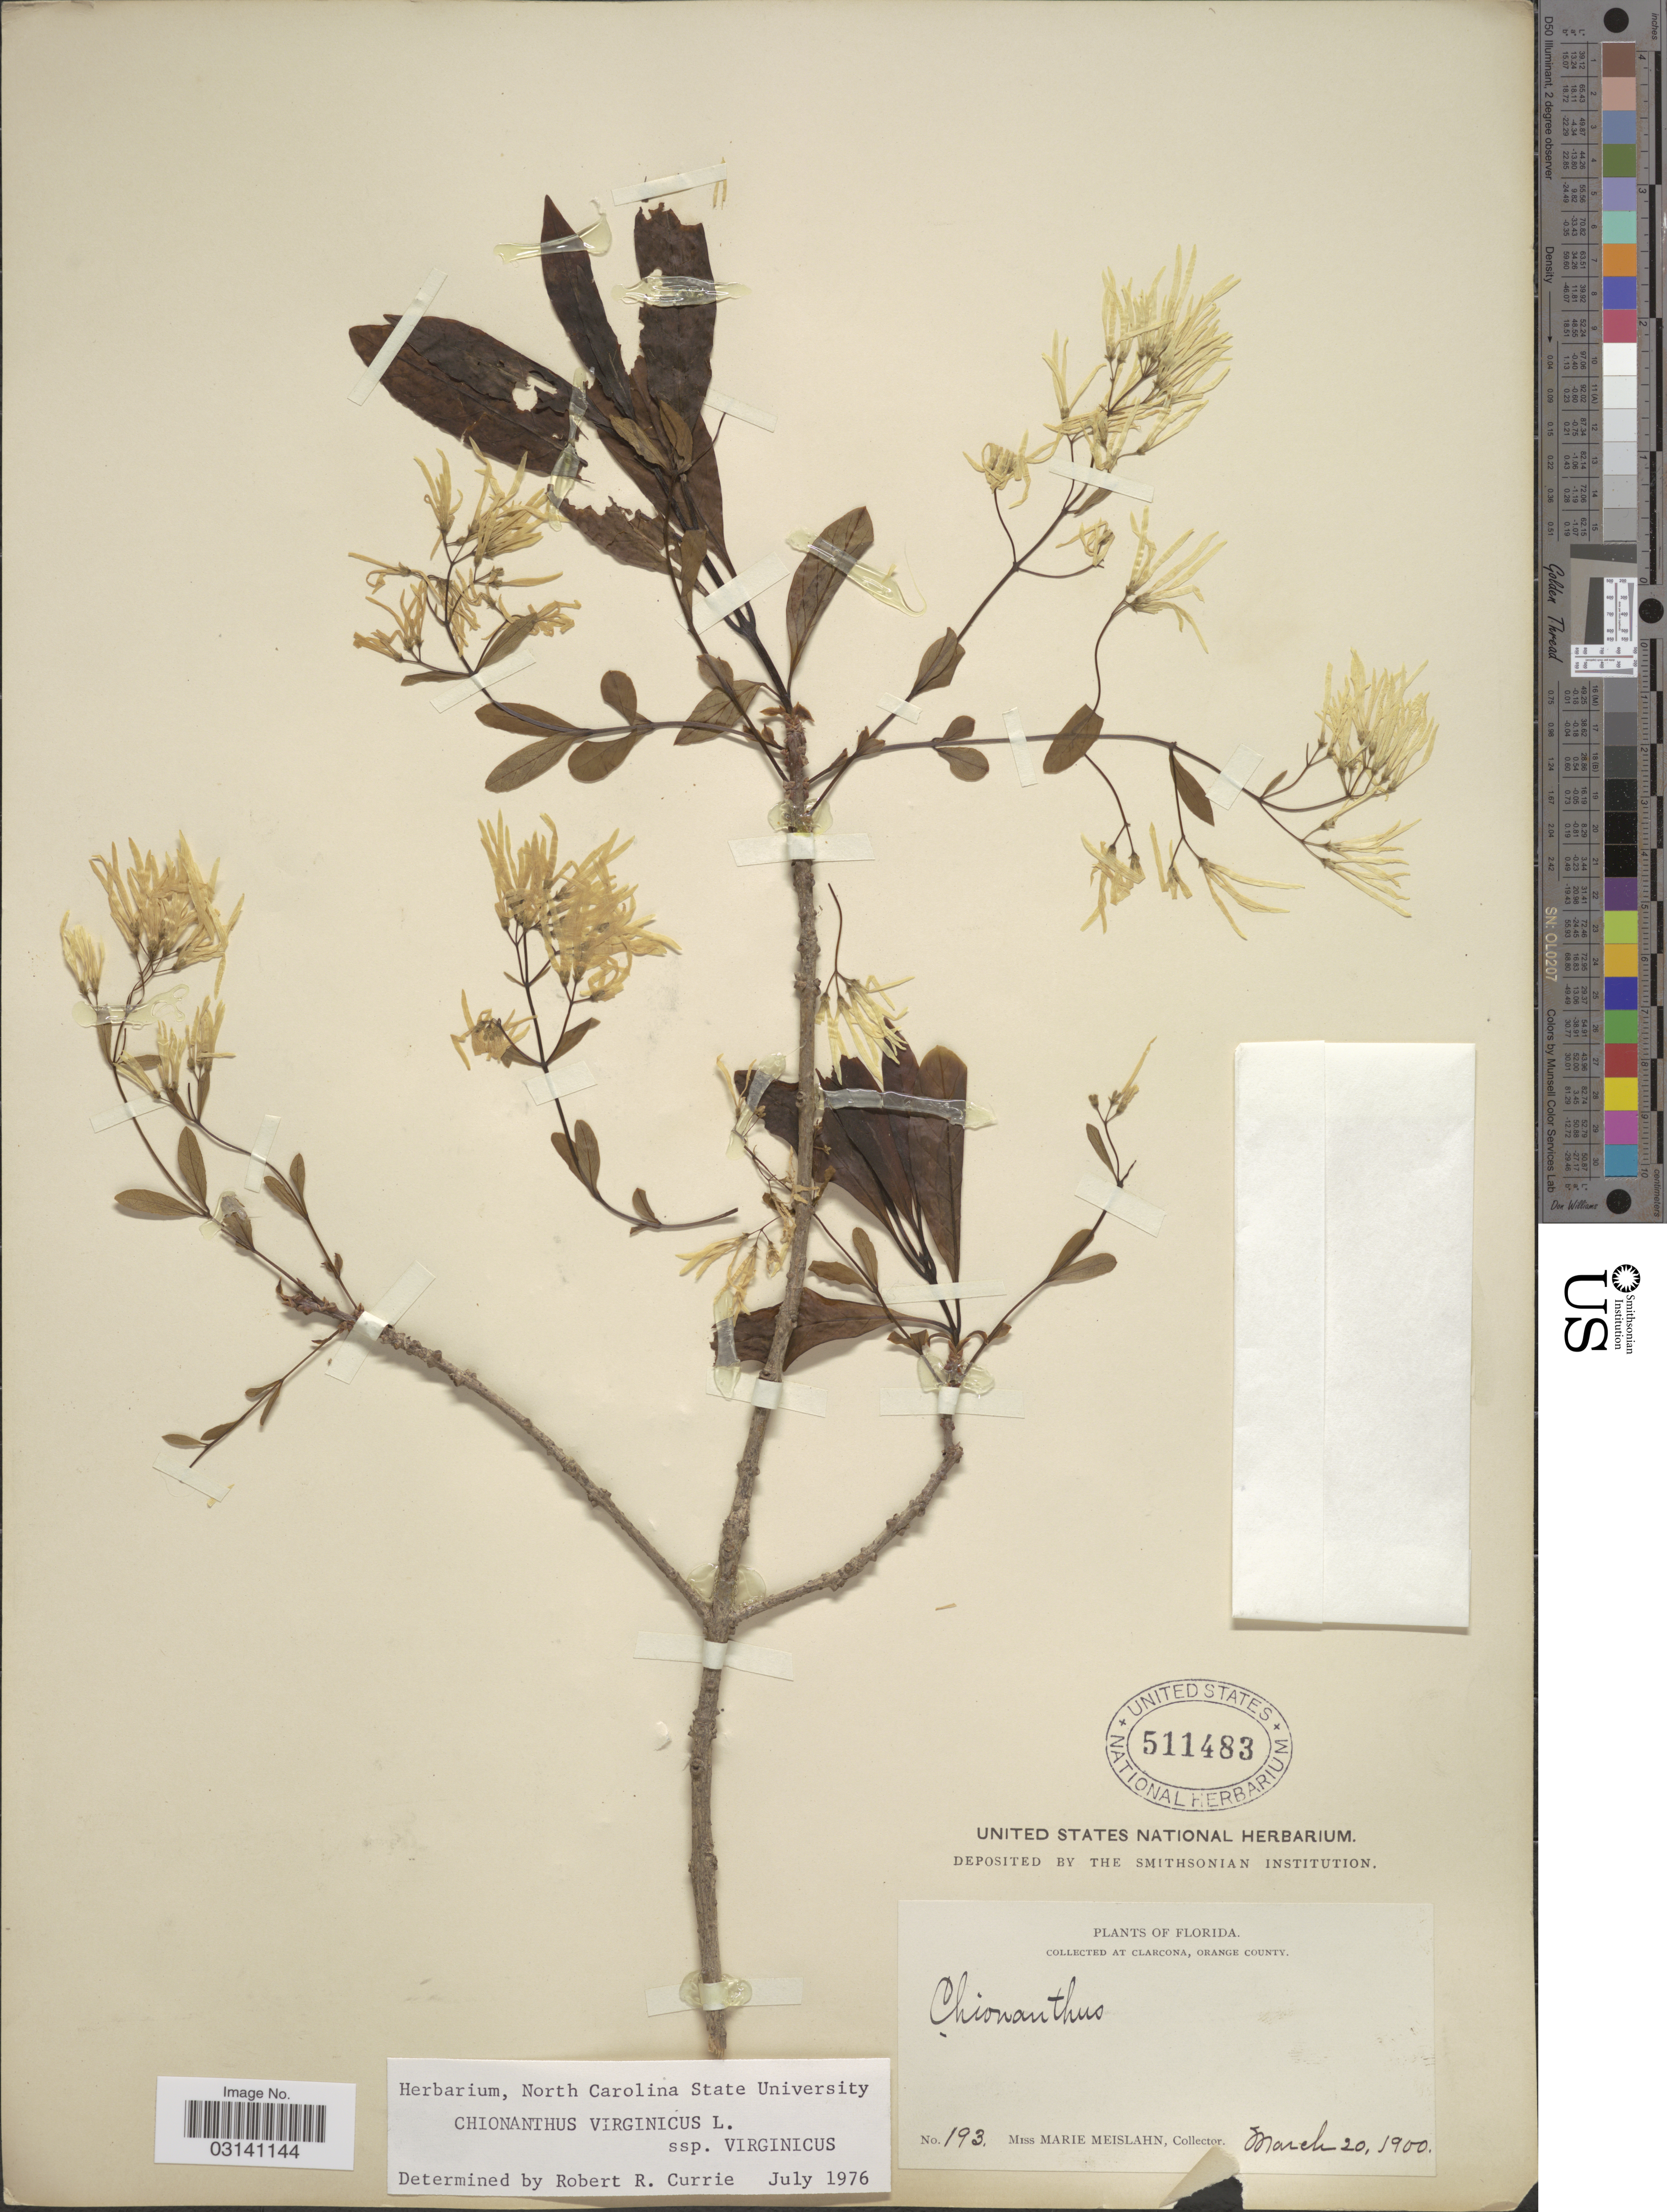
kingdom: Plantae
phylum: Tracheophyta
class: Magnoliopsida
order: Lamiales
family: Oleaceae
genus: Chionanthus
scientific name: Chionanthus virginicus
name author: L.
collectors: M. Meislahn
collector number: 193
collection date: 1900-03-20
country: United States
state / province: Florida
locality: Clarcona, Orange County.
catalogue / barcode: US 511483